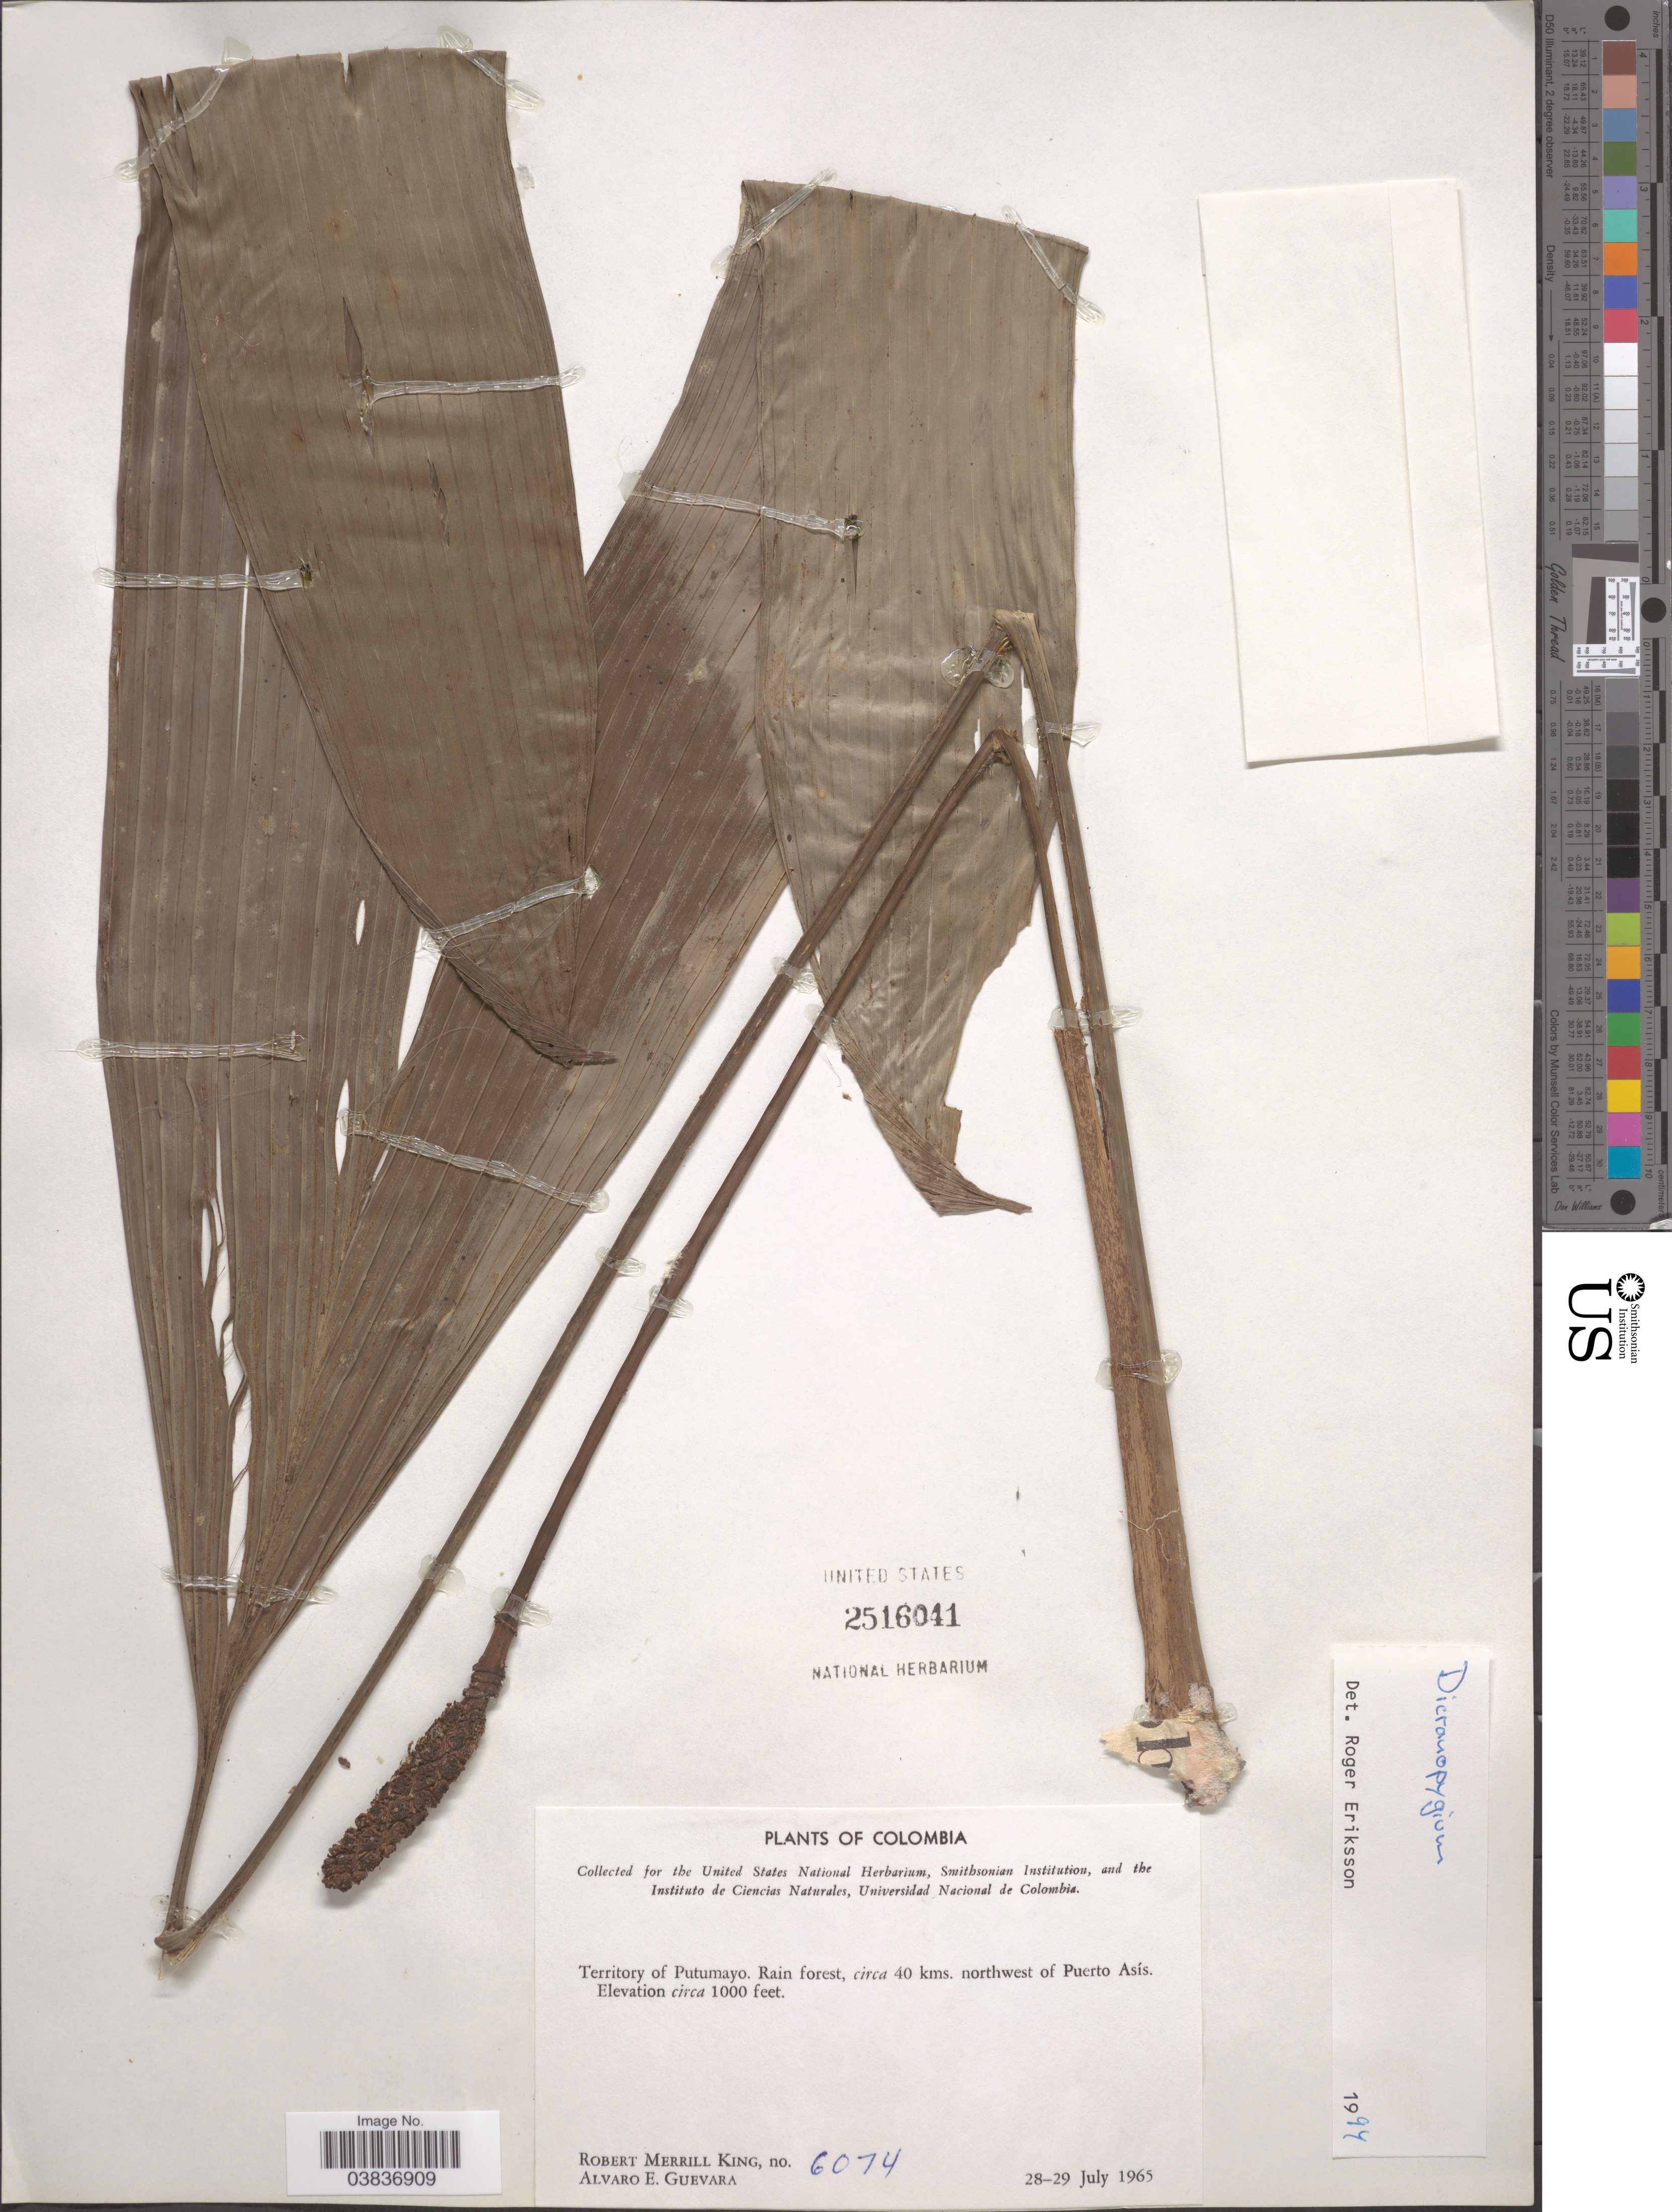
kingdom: Plantae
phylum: Tracheophyta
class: Liliopsida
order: Pandanales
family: Cyclanthaceae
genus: Dicranopygium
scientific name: Dicranopygium sp.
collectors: R. M. King & A. E. Guevara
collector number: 6074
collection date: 1965-07-28/1965-07-29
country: Colombia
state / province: Putumayo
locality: Territory of Putumayo. Rain forest, circa 40 kms. northwest of Puerto Asís.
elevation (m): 305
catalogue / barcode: US 2516041